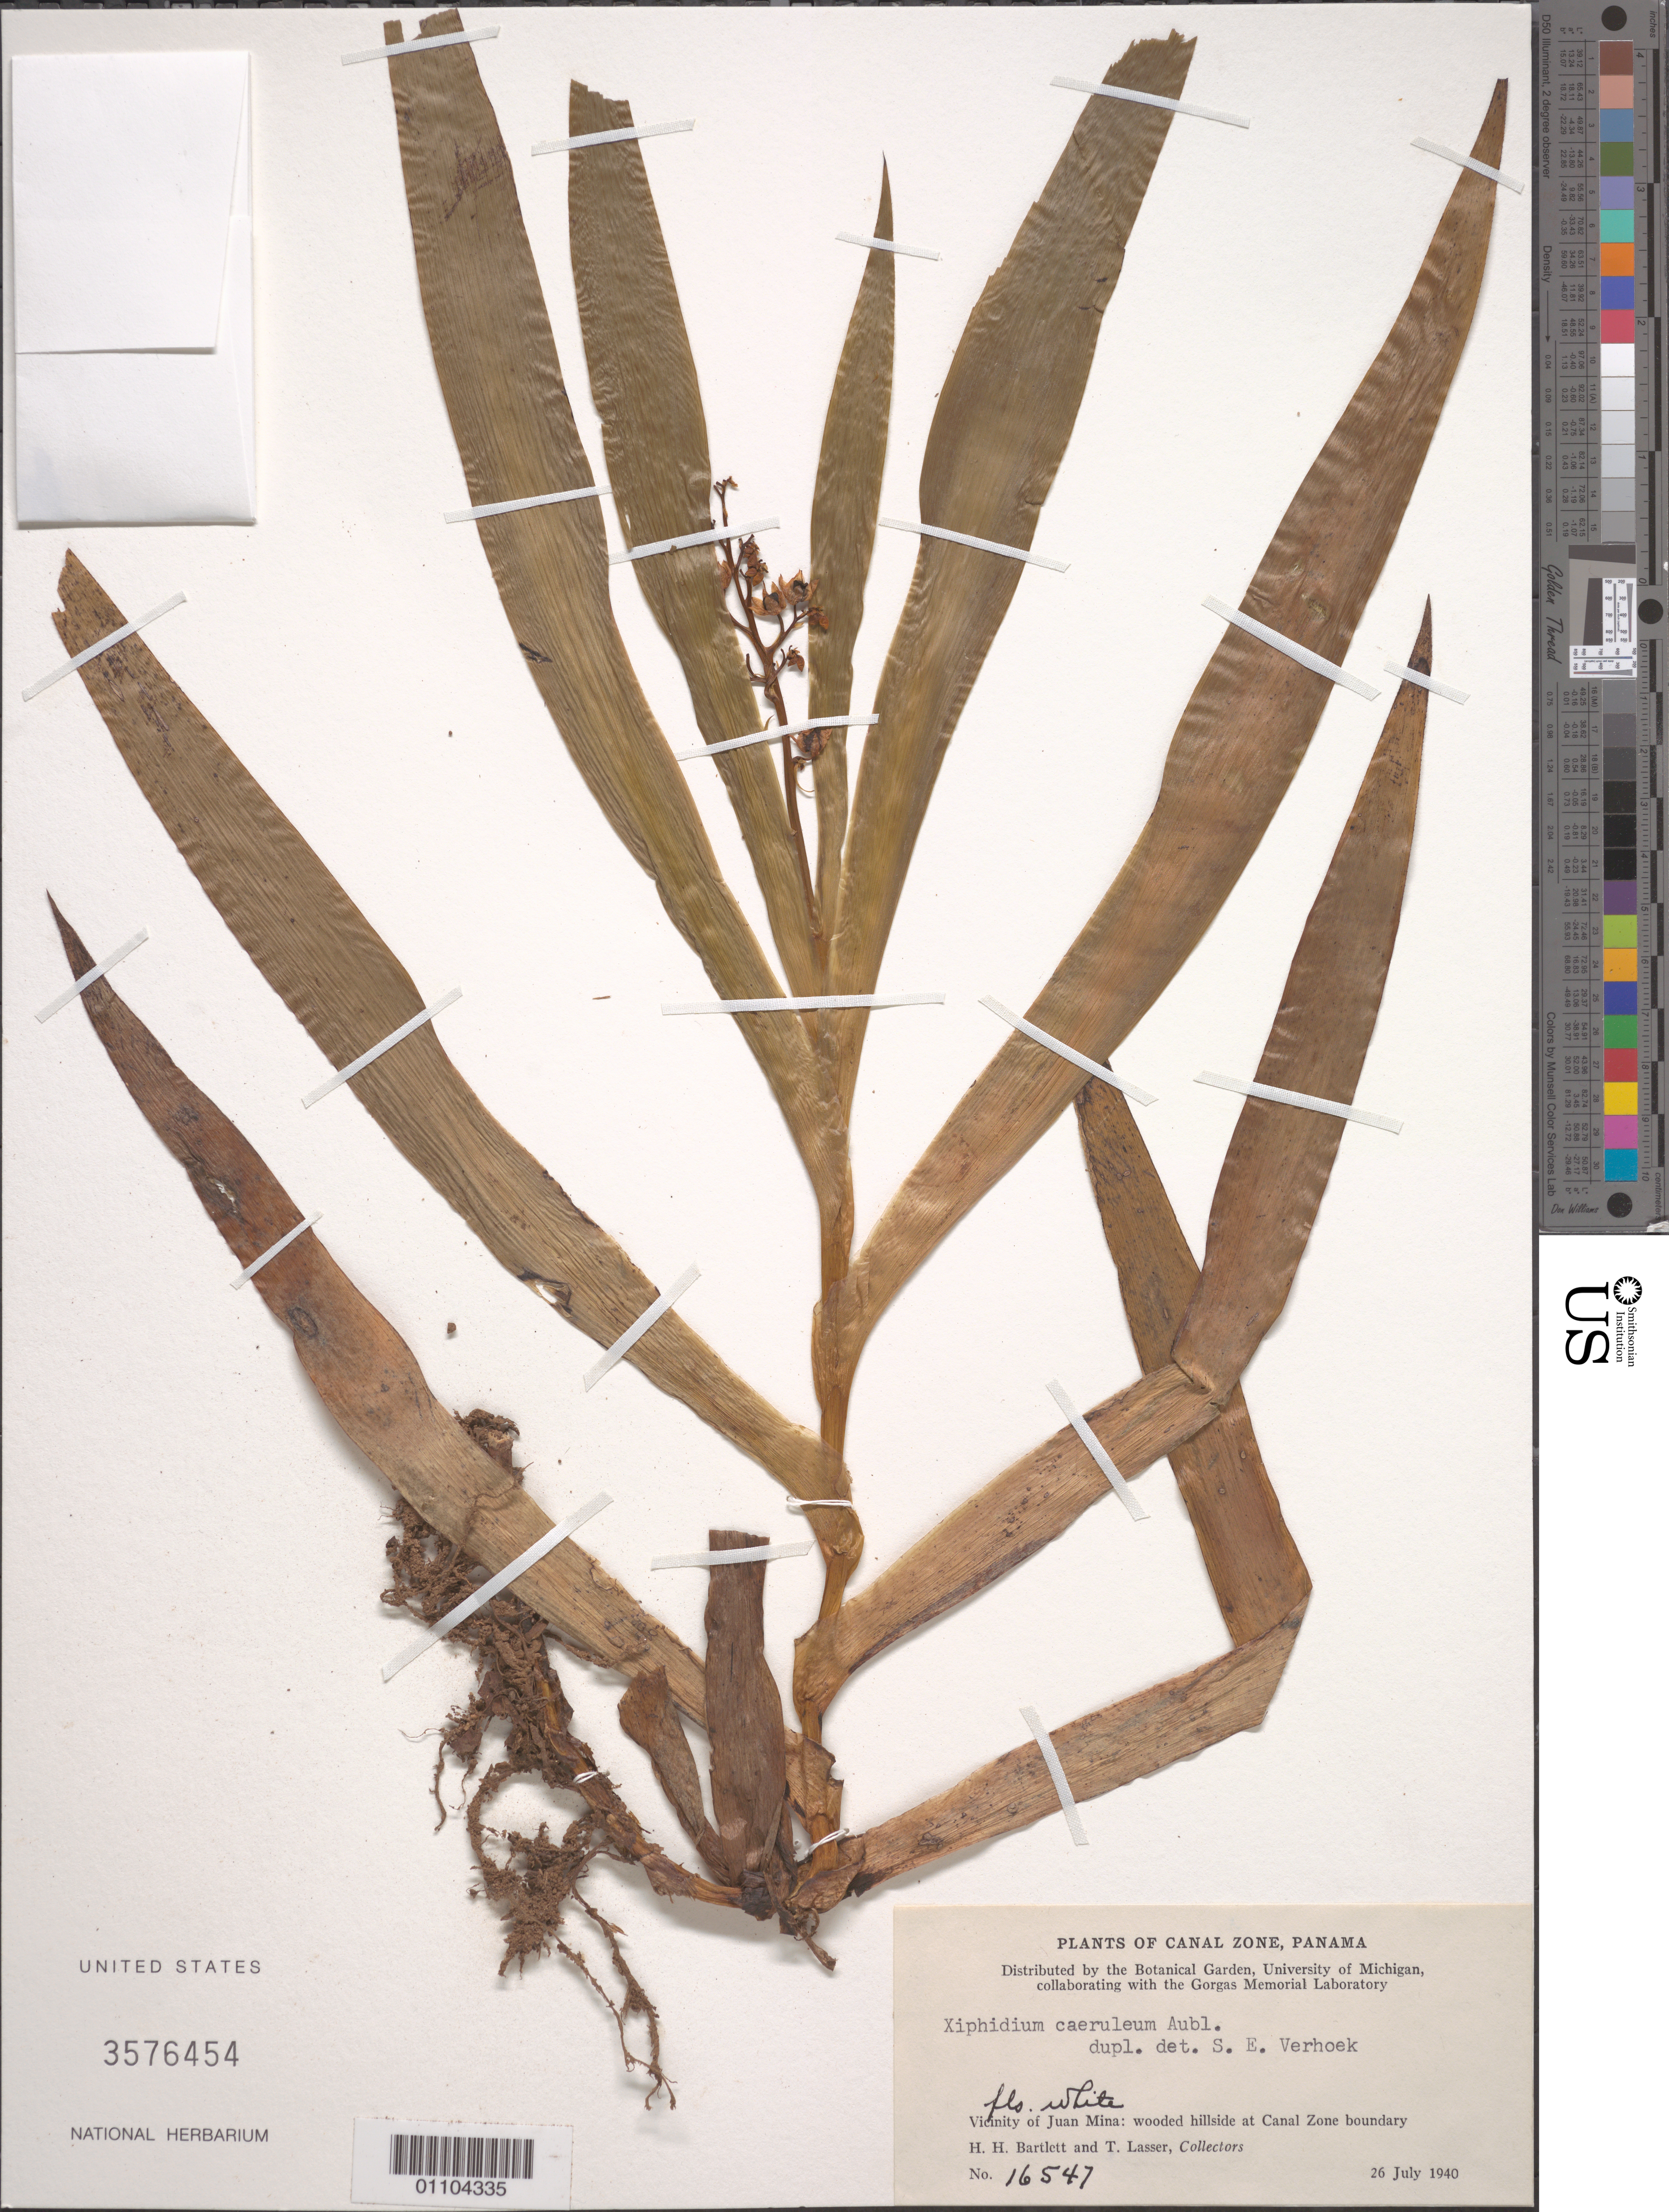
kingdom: Plantae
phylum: Tracheophyta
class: Liliopsida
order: Commelinales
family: Haemodoraceae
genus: Xiphidium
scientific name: Xiphidium caeruleum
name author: Aubl.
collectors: H. H. Bartlett & T. Lasser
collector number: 16547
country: Panama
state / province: Panamá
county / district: Canal Zone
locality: Juan Mina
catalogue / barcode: US 3576454